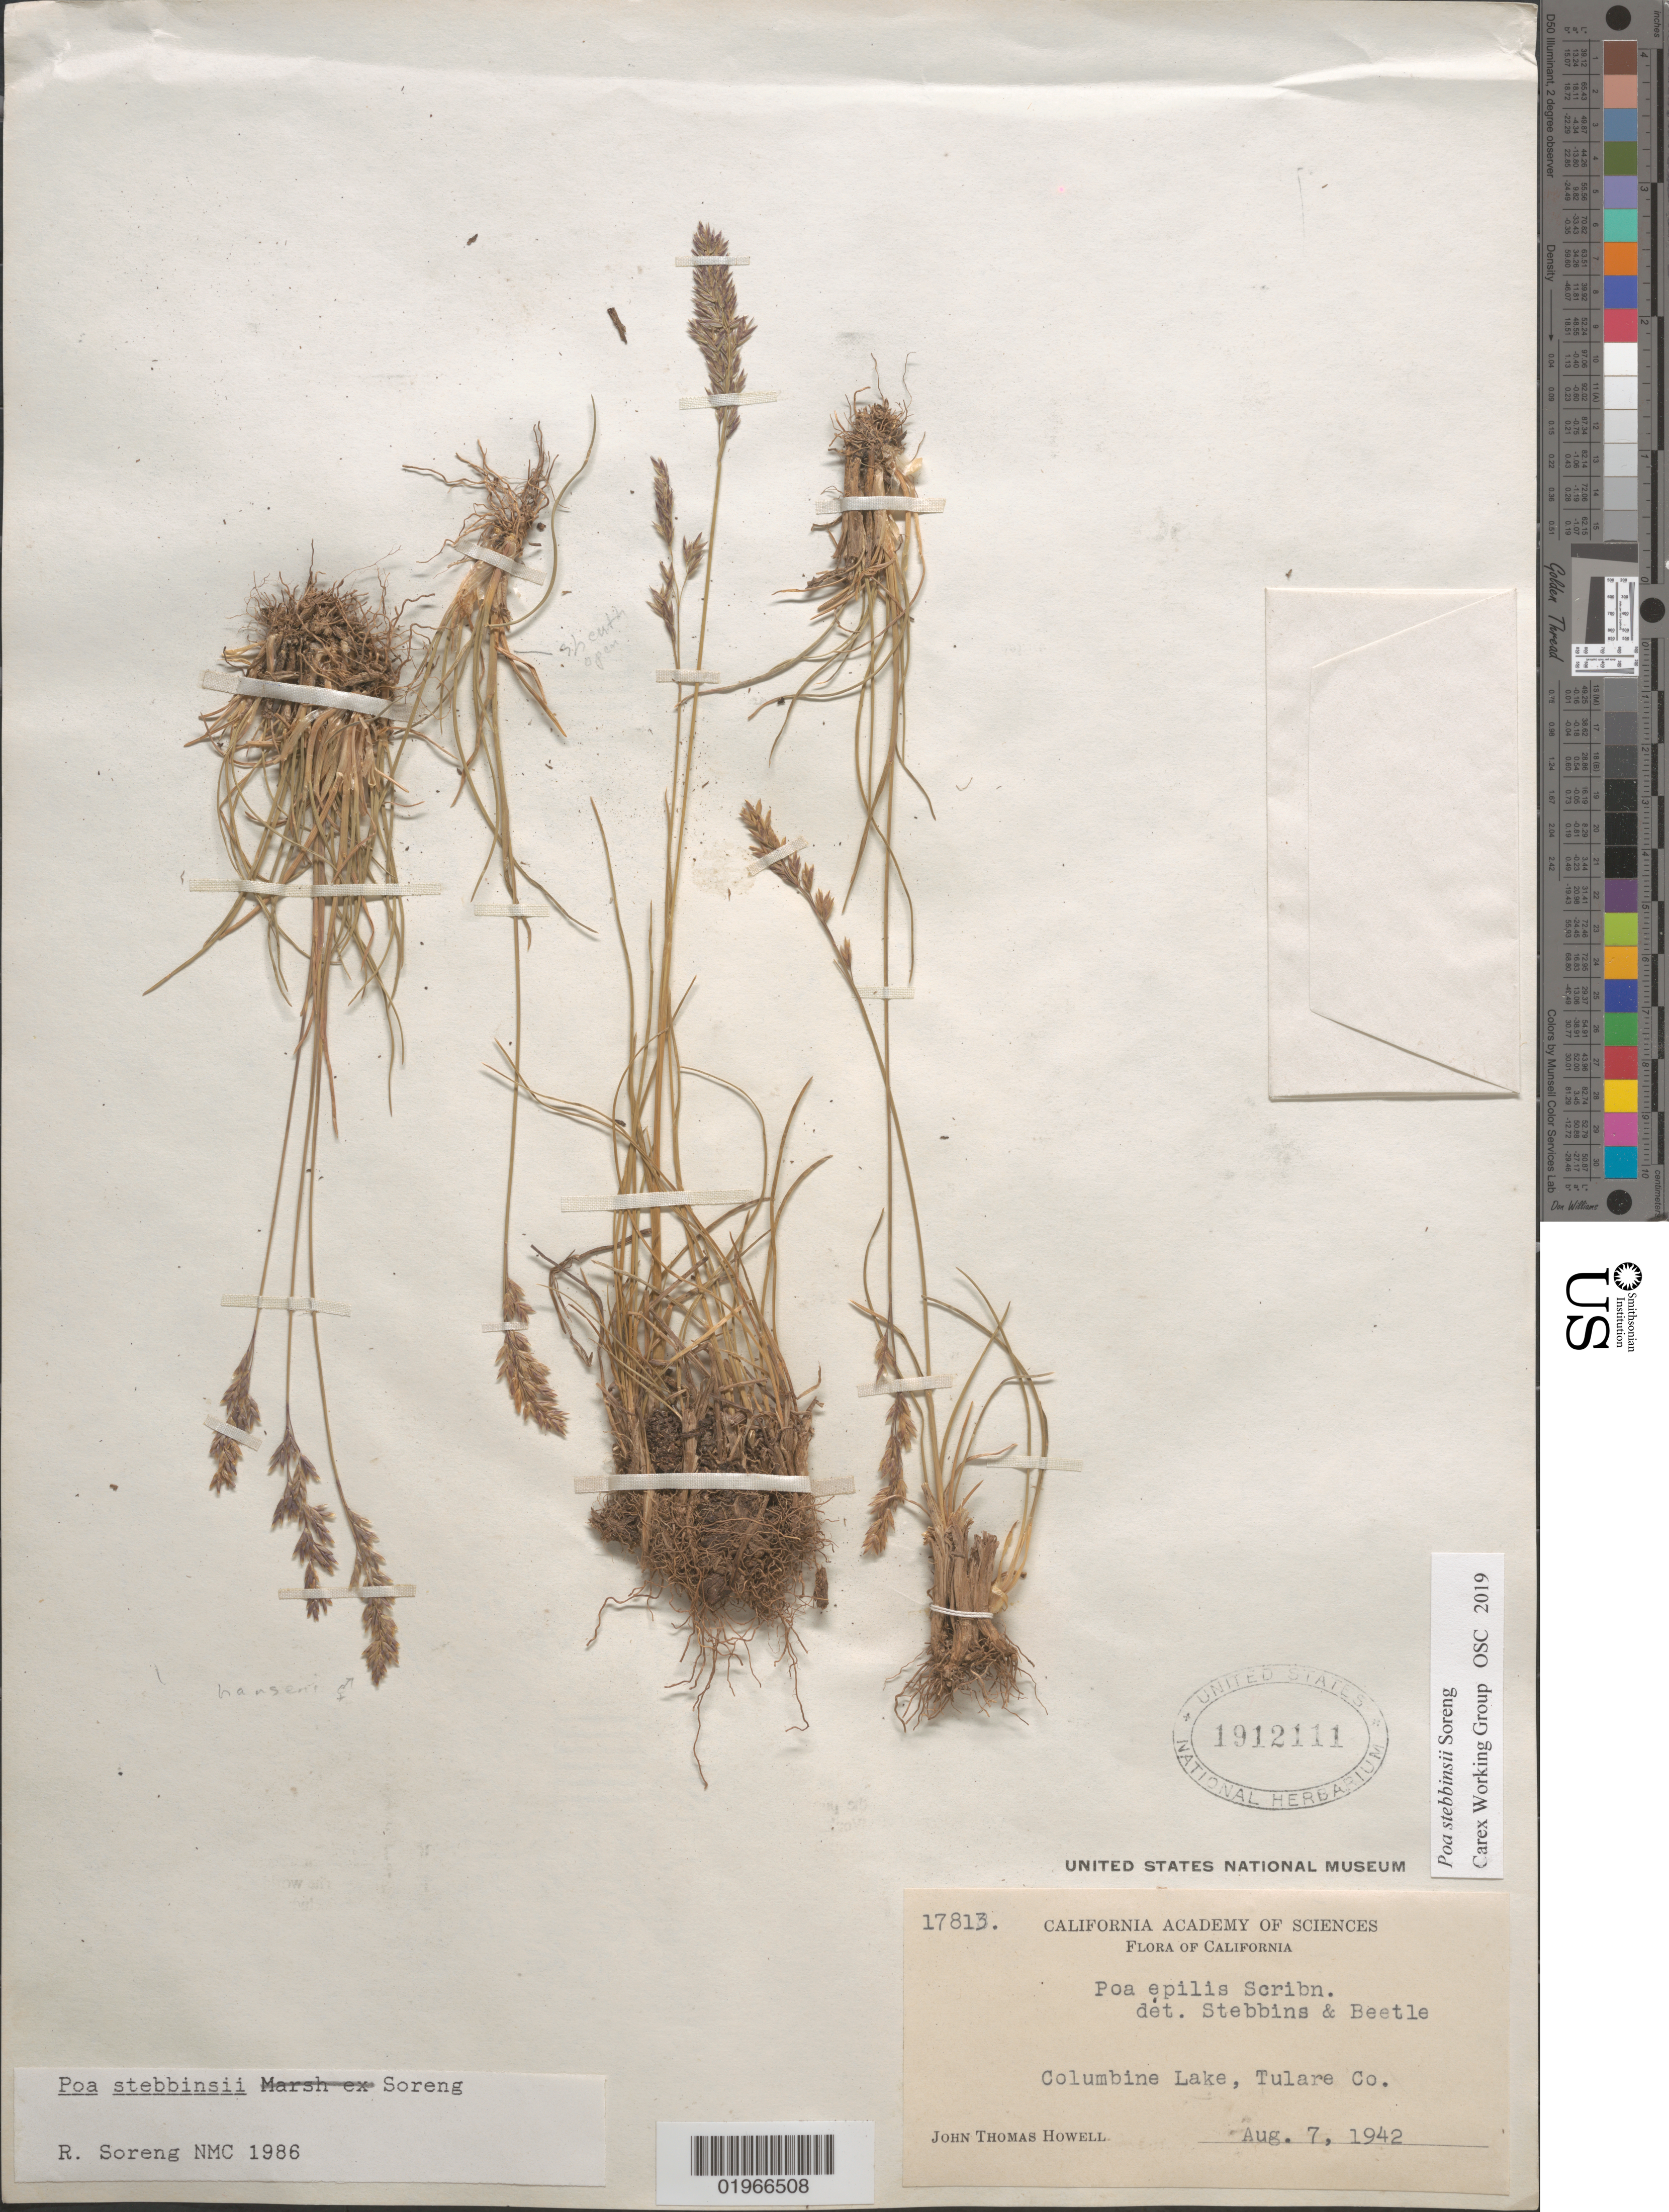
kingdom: Plantae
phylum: Tracheophyta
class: Liliopsida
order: Poales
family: Poaceae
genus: Poa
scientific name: Poa stebbinsii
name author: Soreng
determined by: Soreng, Robert J., Research Associate (BOT), Smithsonian Institution - National Museum of Natural History (UNITED STATES)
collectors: J. T. Howell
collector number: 17813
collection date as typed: Aug. 7, 1942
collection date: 1942-08-07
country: United States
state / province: California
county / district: Tulare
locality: Columbine Lake.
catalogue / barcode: US 1912111